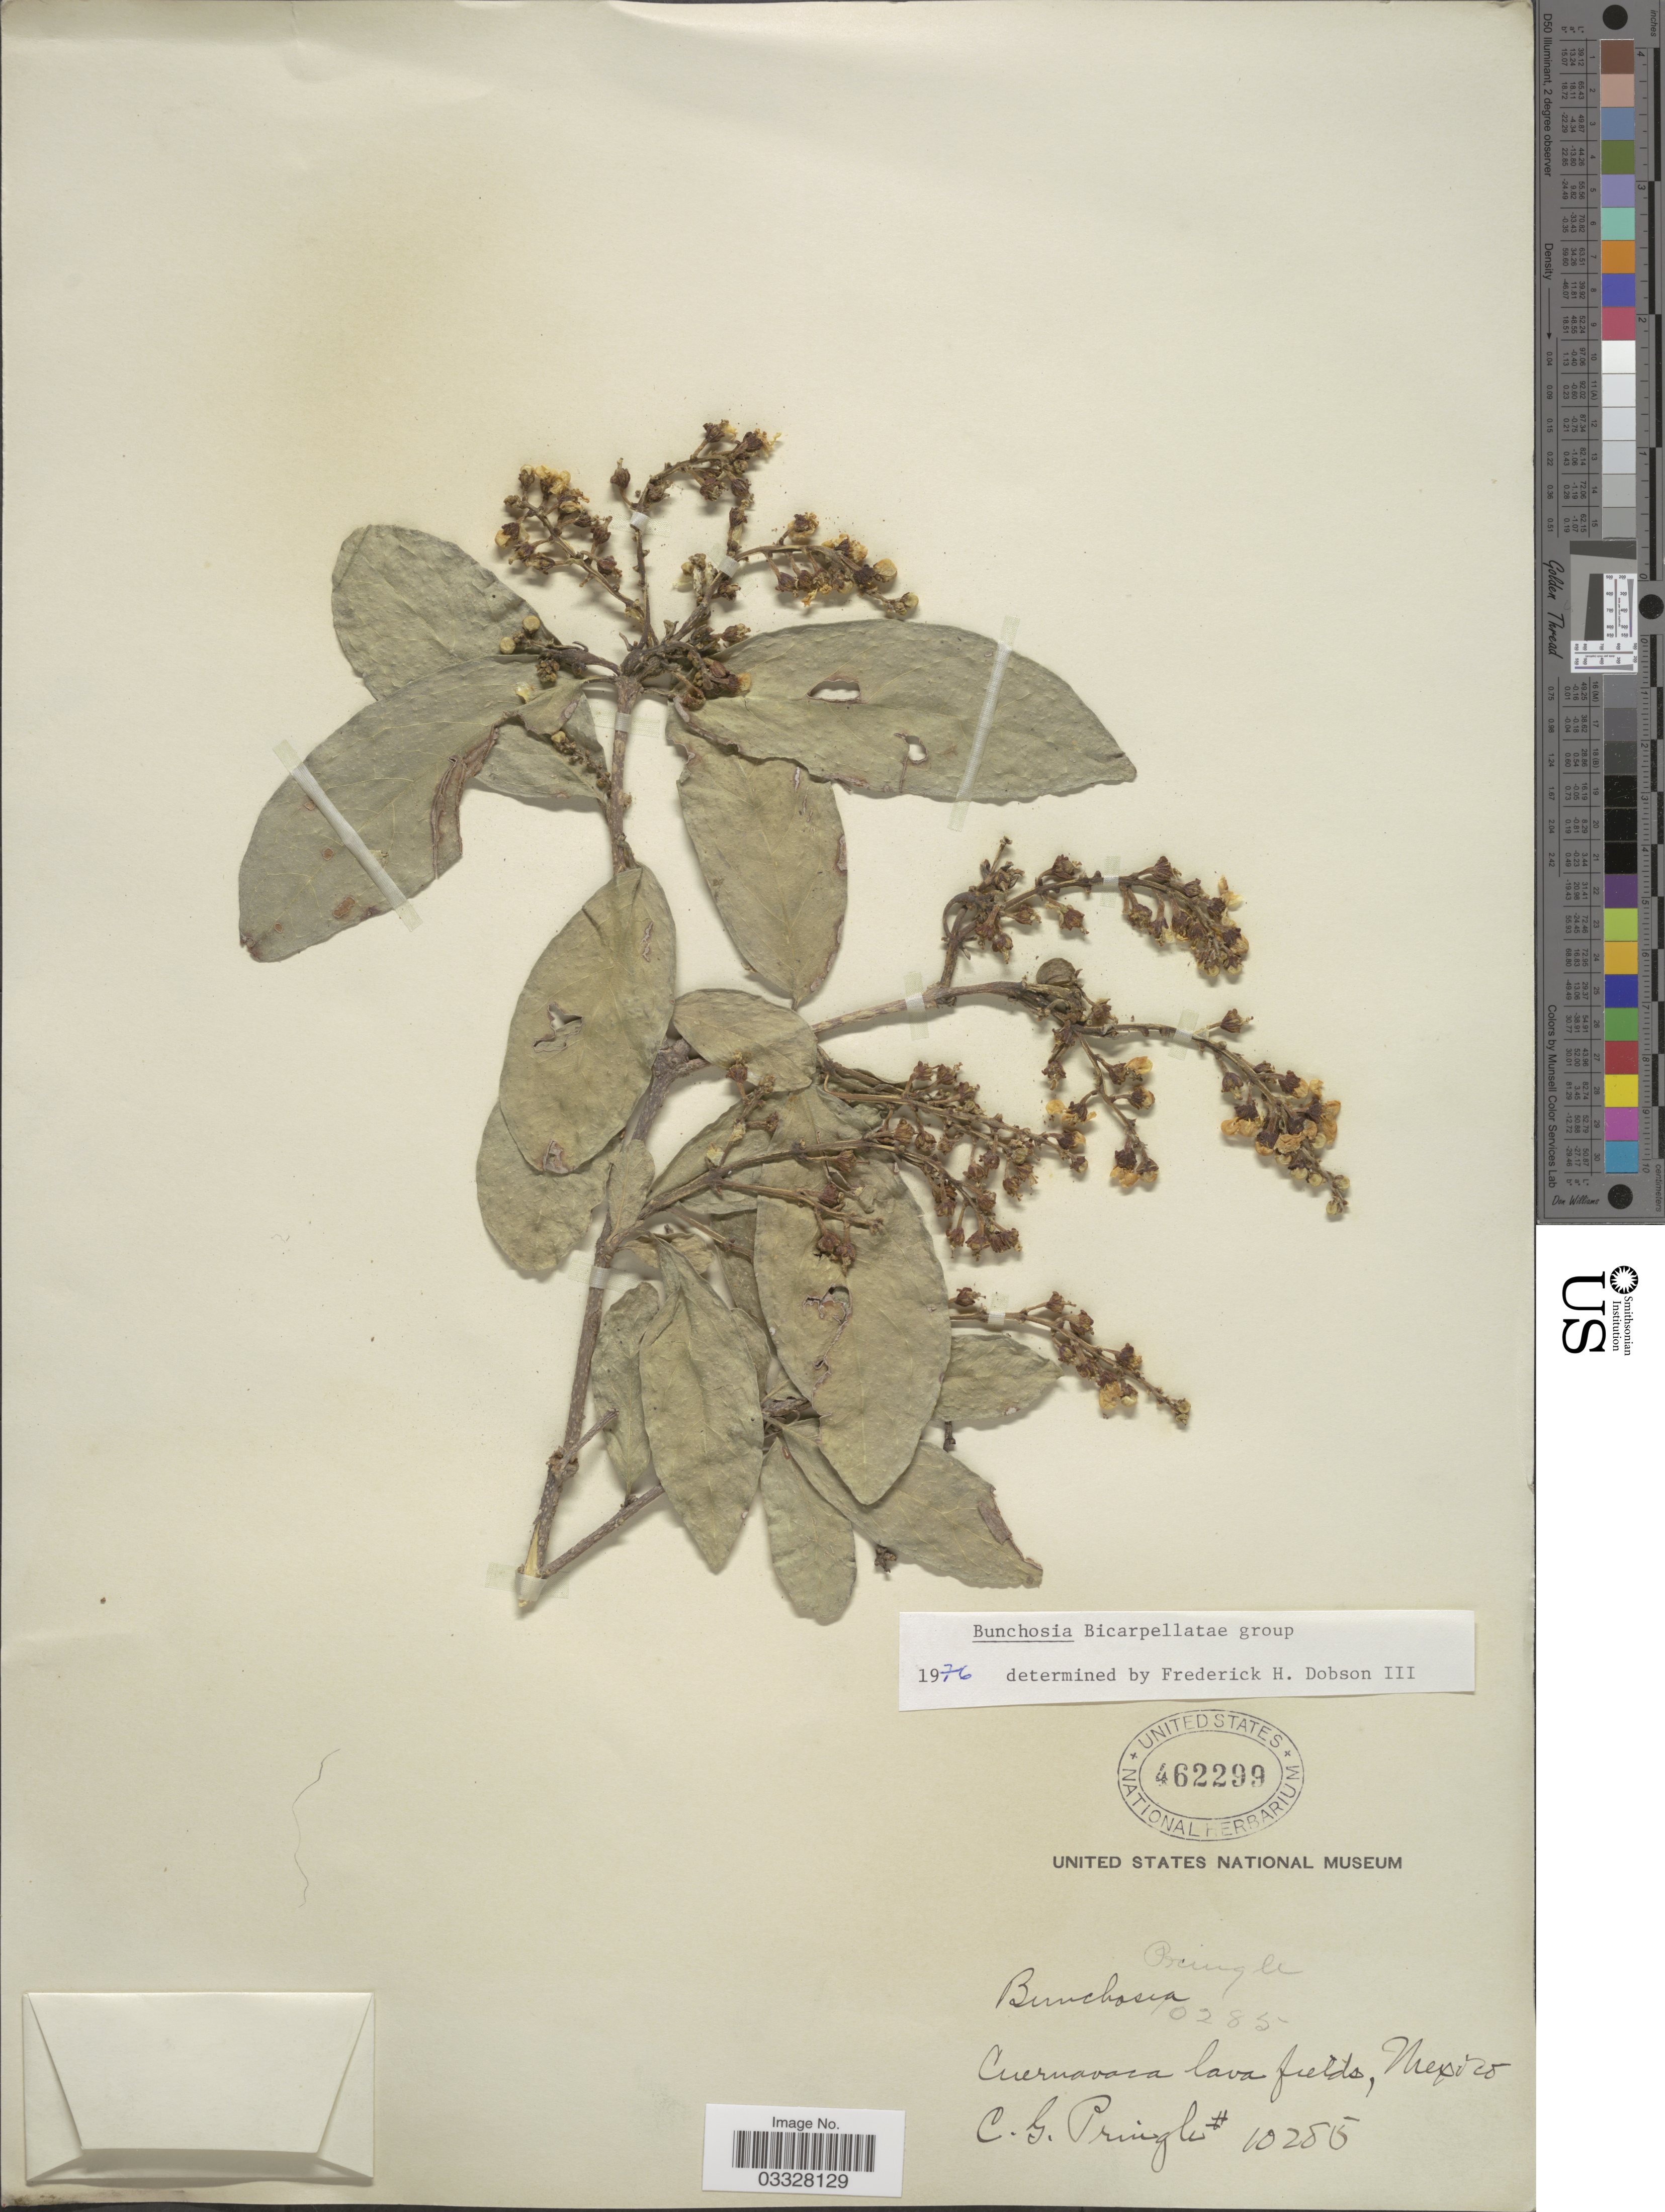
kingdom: Plantae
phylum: Tracheophyta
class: Magnoliopsida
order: Malpighiales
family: Malpighiaceae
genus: Bunchosia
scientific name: Bunchosia palmeri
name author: S. Watson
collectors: C. G. Pringle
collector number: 10285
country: Mexico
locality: Cuernavaca lava fields.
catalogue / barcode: US 462299